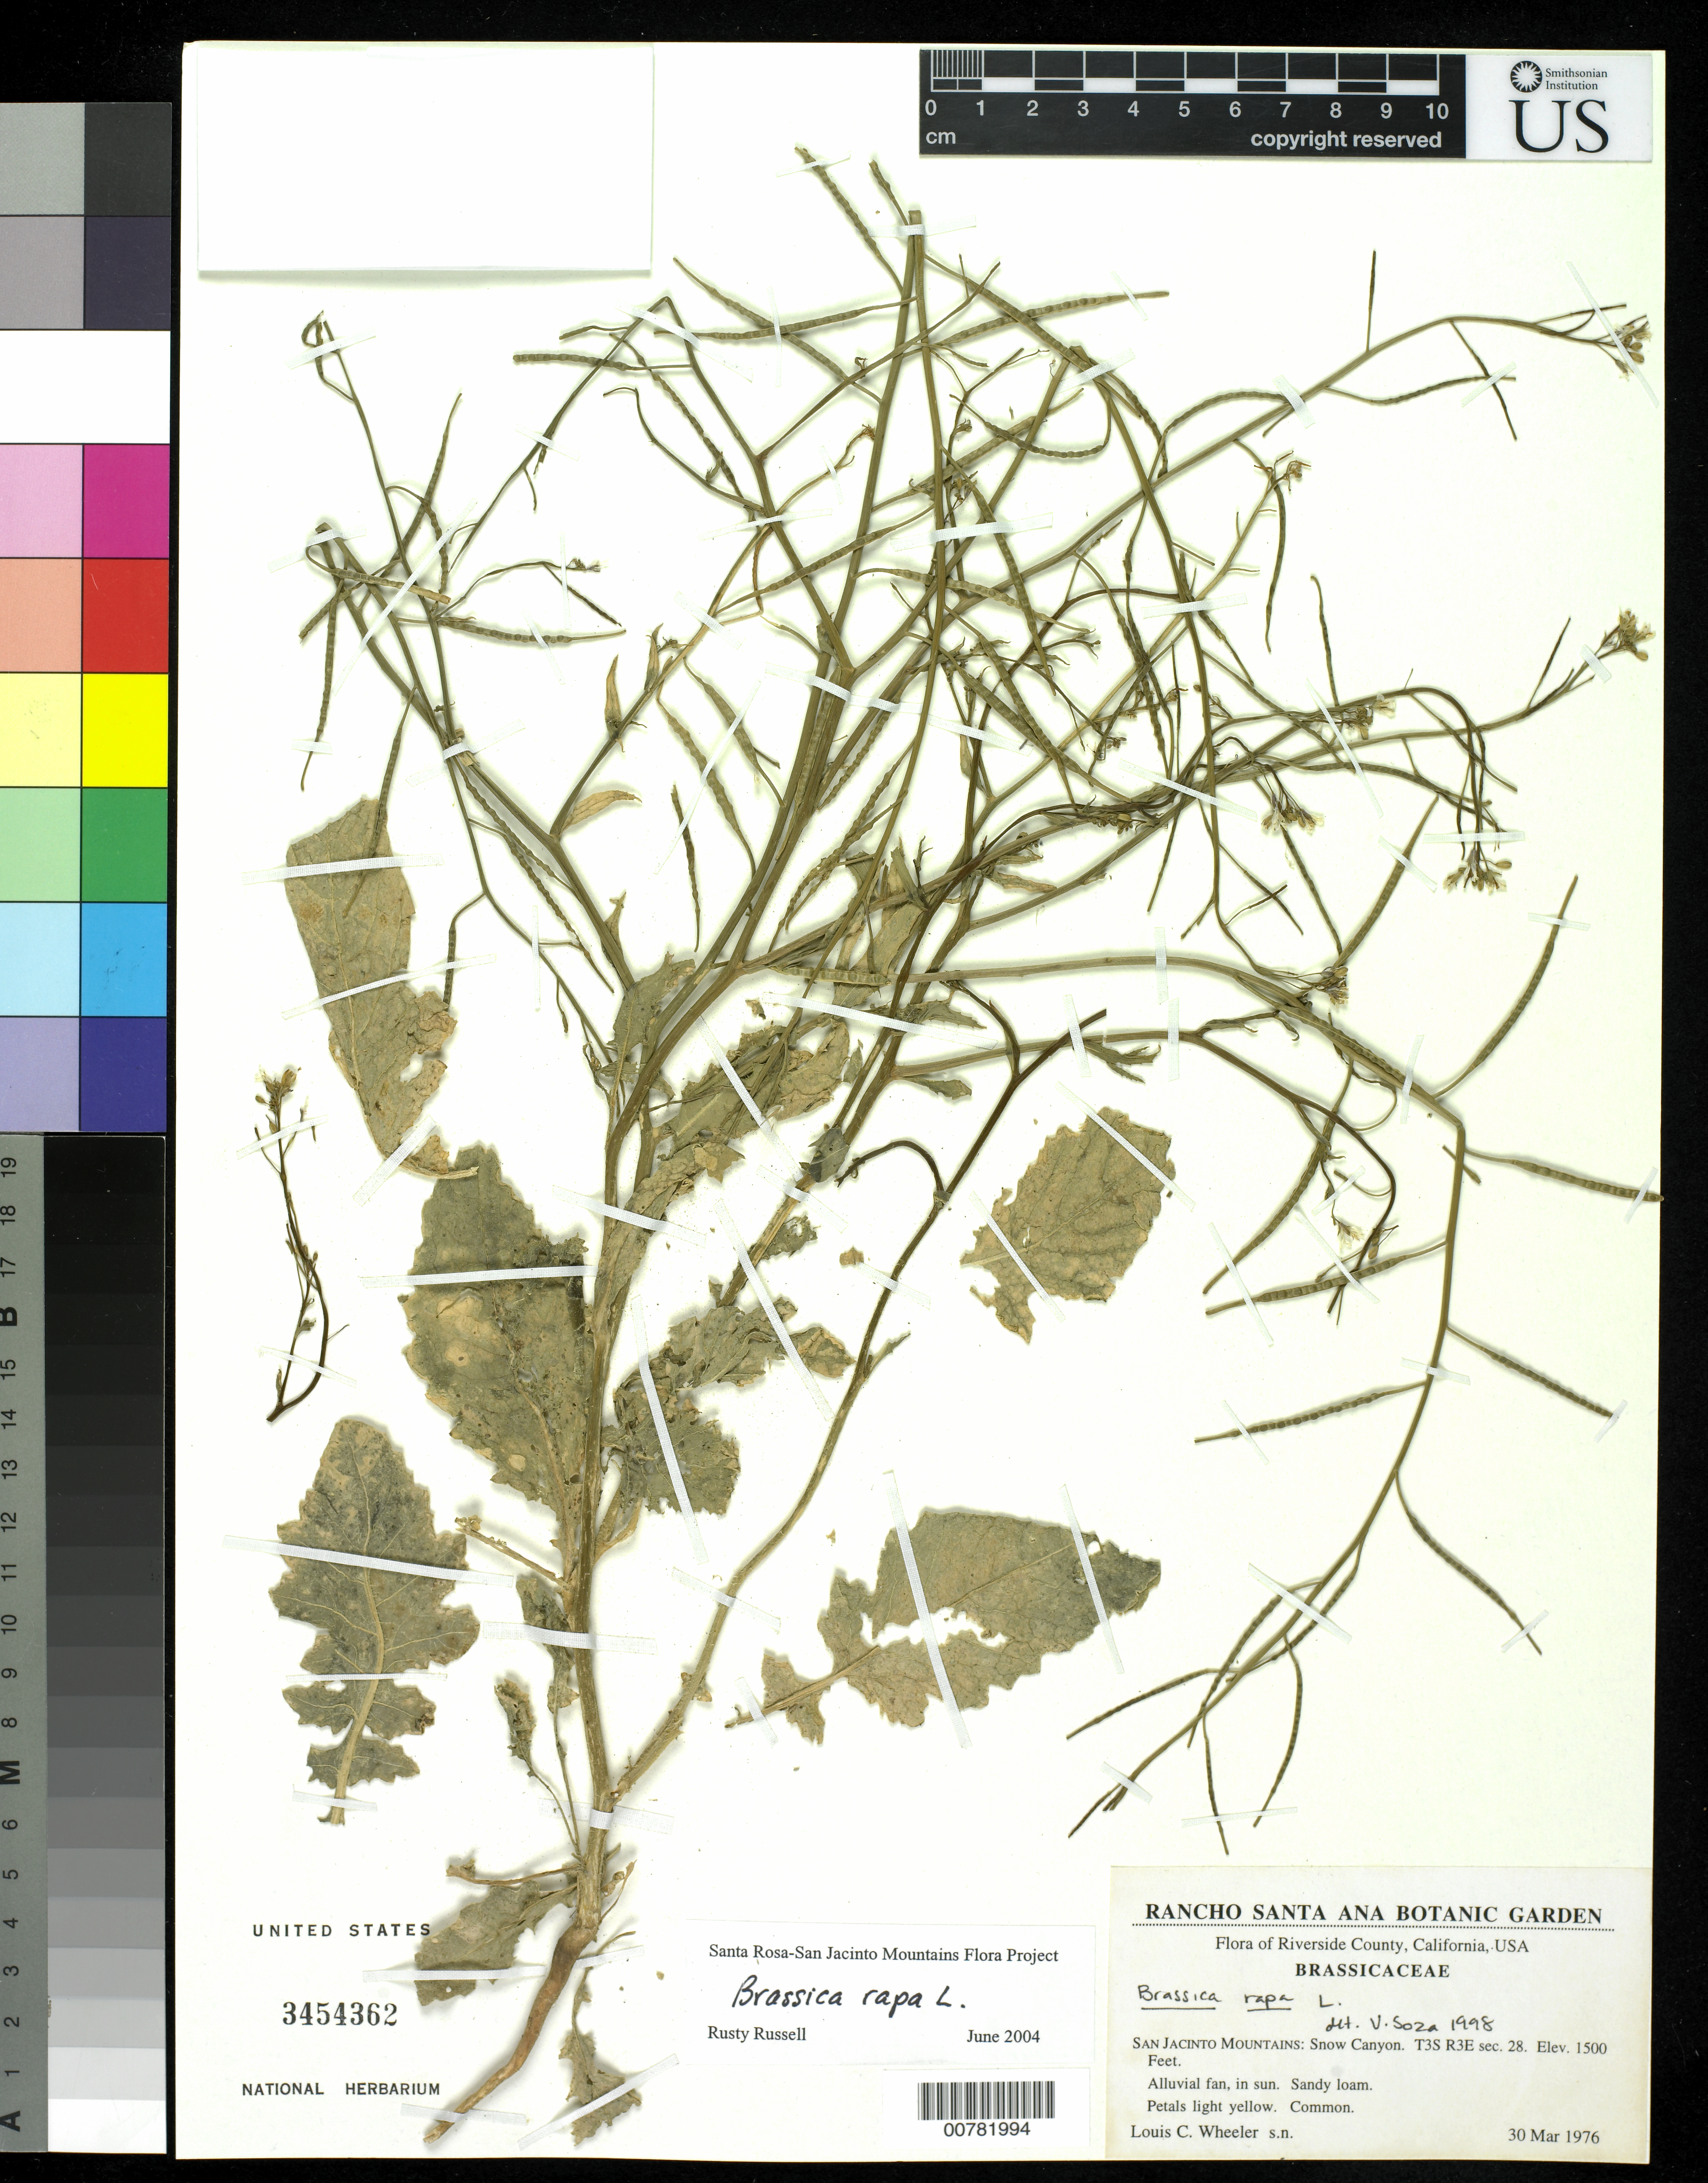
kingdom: Plantae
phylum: Tracheophyta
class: Magnoliopsida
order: Brassicales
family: Brassicaceae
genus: Brassica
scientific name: Brassica rapa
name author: L.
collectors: L. C. Wheeler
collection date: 1976-03-30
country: United States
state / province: California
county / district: Riverside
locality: Riverside County. San Jacinto Mountains: Snow Canyon. T3S R3E sec. 28.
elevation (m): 457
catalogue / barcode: US 3454362